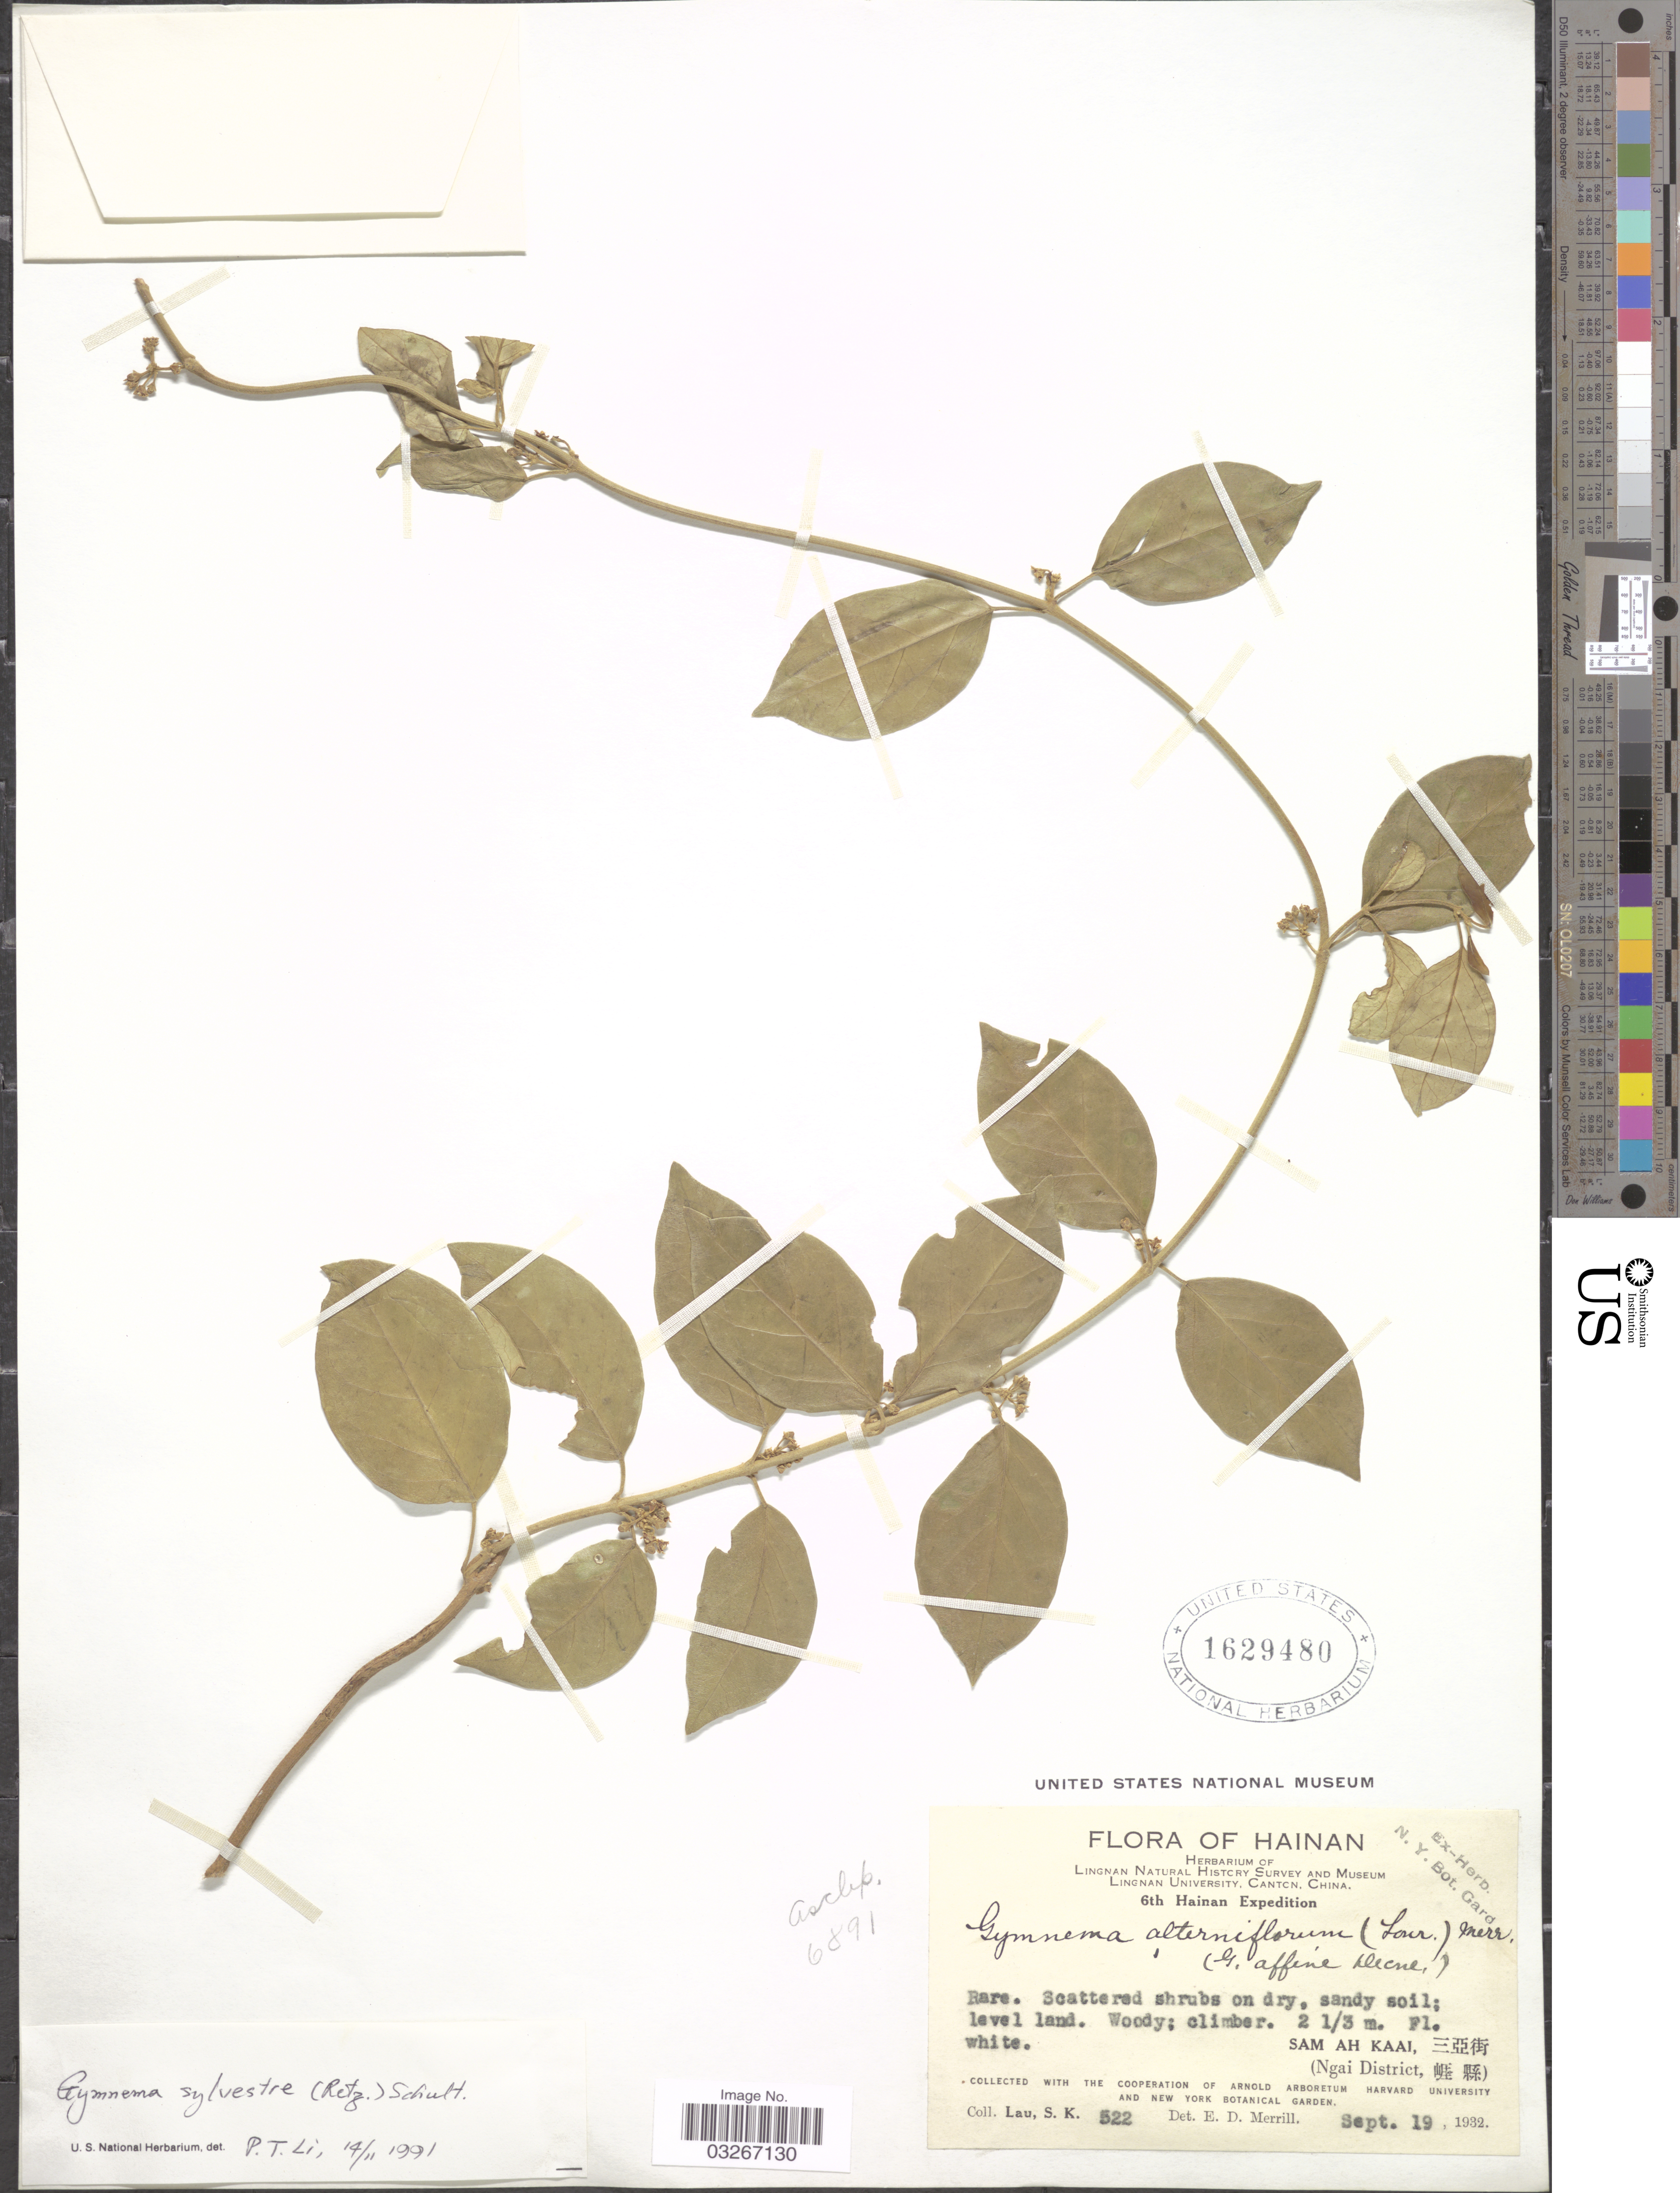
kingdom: Plantae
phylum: Tracheophyta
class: Magnoliopsida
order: Gentianales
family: Apocynaceae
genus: Gymnema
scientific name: Gymnema sylvestre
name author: (Retz.) R. Br. ex Schult. in Roem. & Schult.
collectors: S. K. Lau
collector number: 522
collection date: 1932-09-19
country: China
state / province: Hainan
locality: Sam Ah Kaai. (Ngai District).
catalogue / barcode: US 1629480